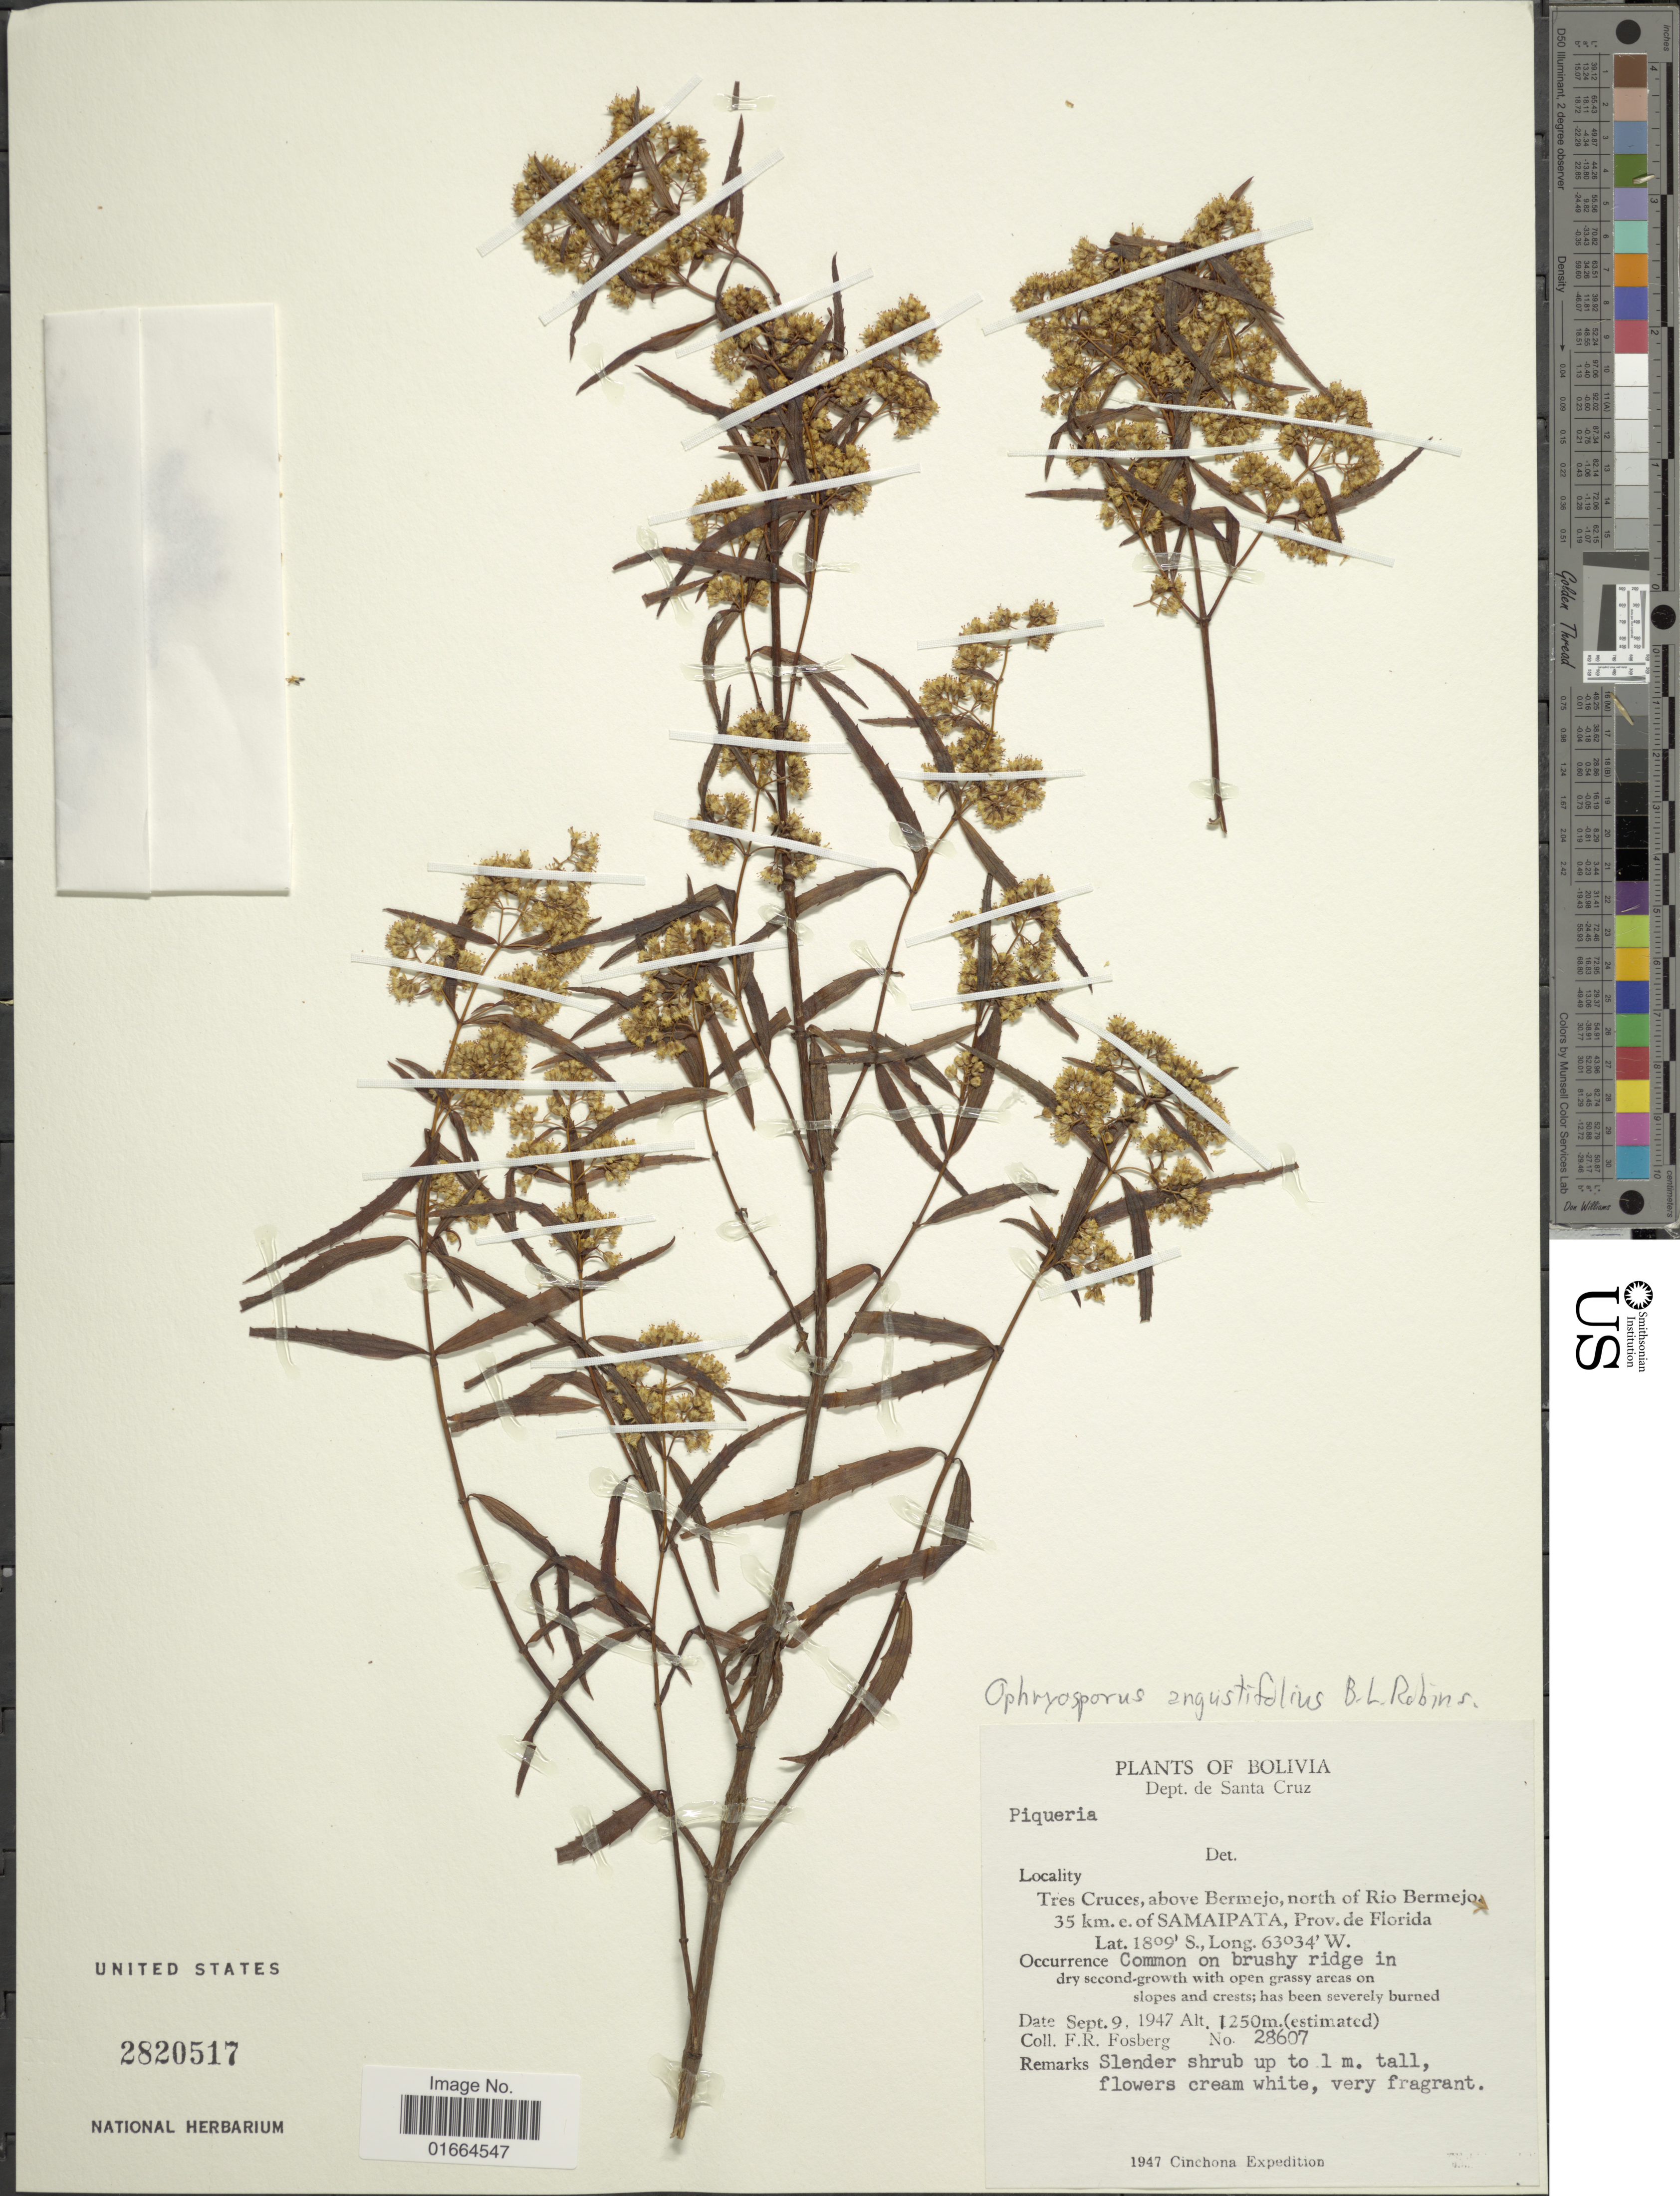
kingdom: Plantae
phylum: Tracheophyta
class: Magnoliopsida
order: Asterales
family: Asteraceae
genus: Ophryosporus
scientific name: Ophryosporus angustifolius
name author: B.L. Rob.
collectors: F. R. Fosberg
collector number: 28607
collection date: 1947-09-09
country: Bolivia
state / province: Santa Cruz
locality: Dept. de Santa Cruz, Tres Cruces, above Bermejo, north of Rio Bermejo 35 km. e. of Samaipata, Prov. de Florida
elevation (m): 1250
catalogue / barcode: US 2820517